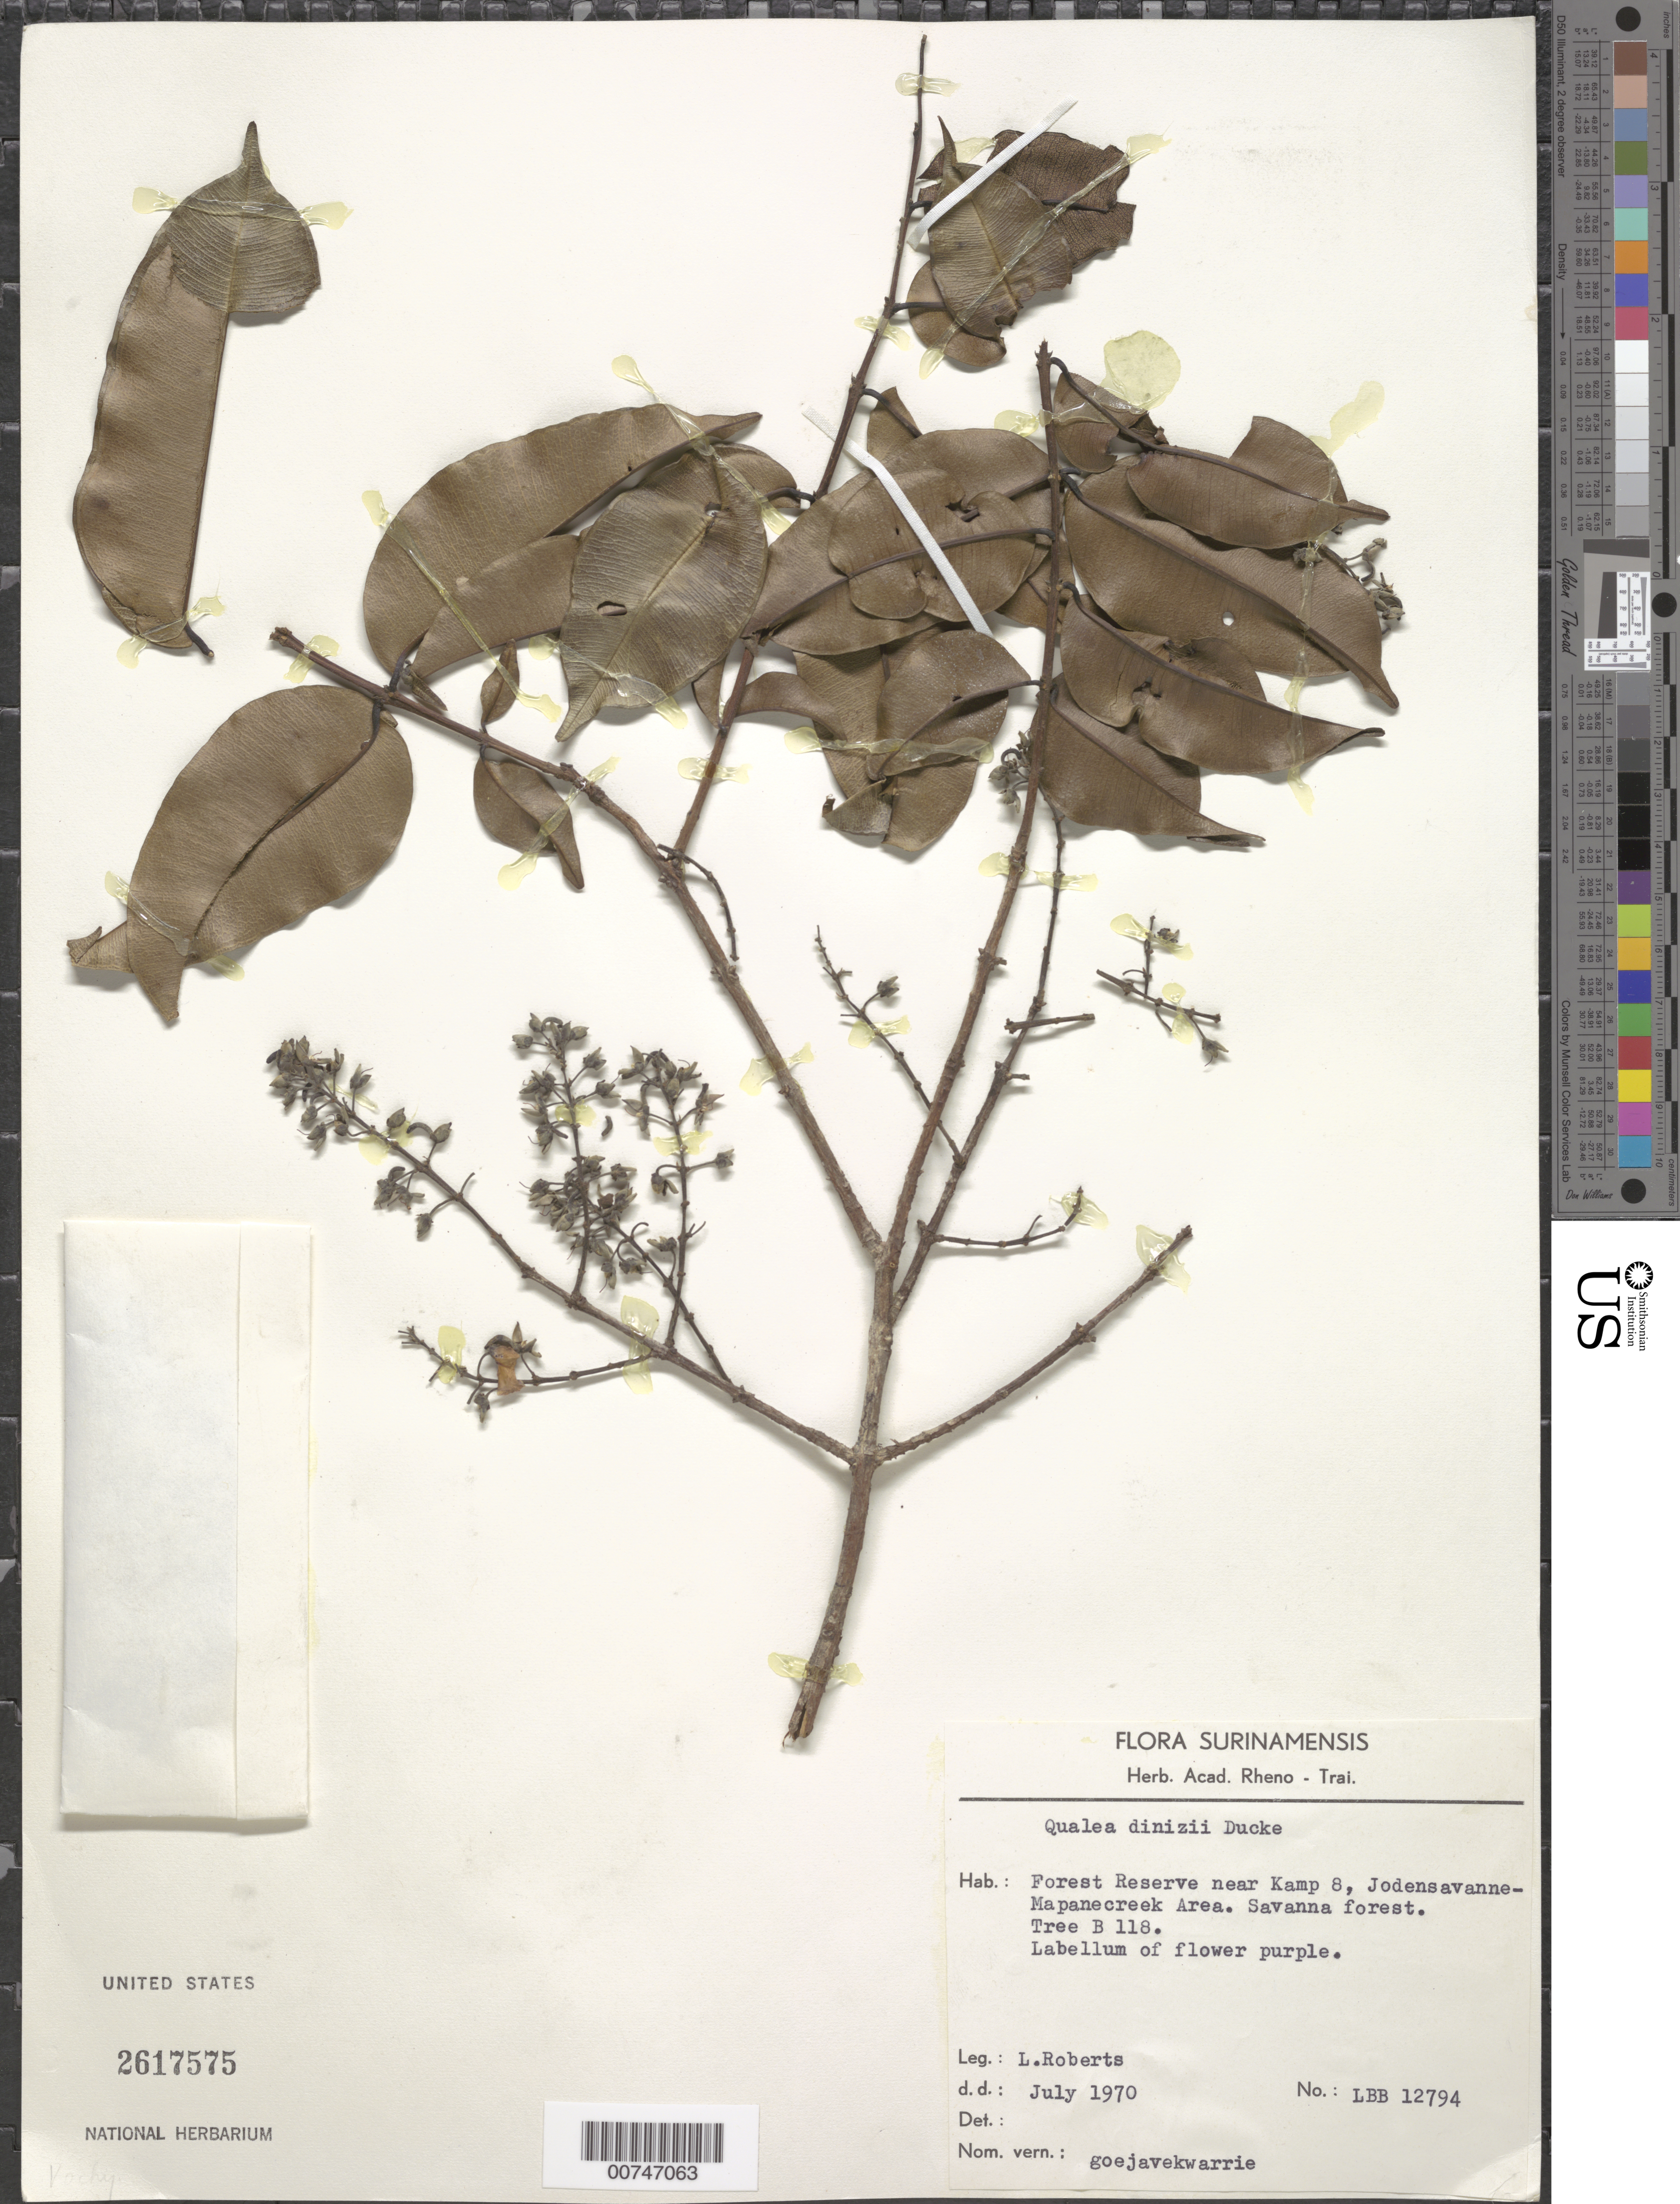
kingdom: Plantae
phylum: Tracheophyta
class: Magnoliopsida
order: Myrtales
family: Vochysiaceae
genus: Qualea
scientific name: Qualea dinizii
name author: Ducke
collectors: L. Roberts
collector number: LBB 12794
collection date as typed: Jul-70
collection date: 1970-07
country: Suriname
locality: Forest Reserve near Kamp 8, Jodensavanne-Mapanecreek Area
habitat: Savanna forest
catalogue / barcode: US 2617575